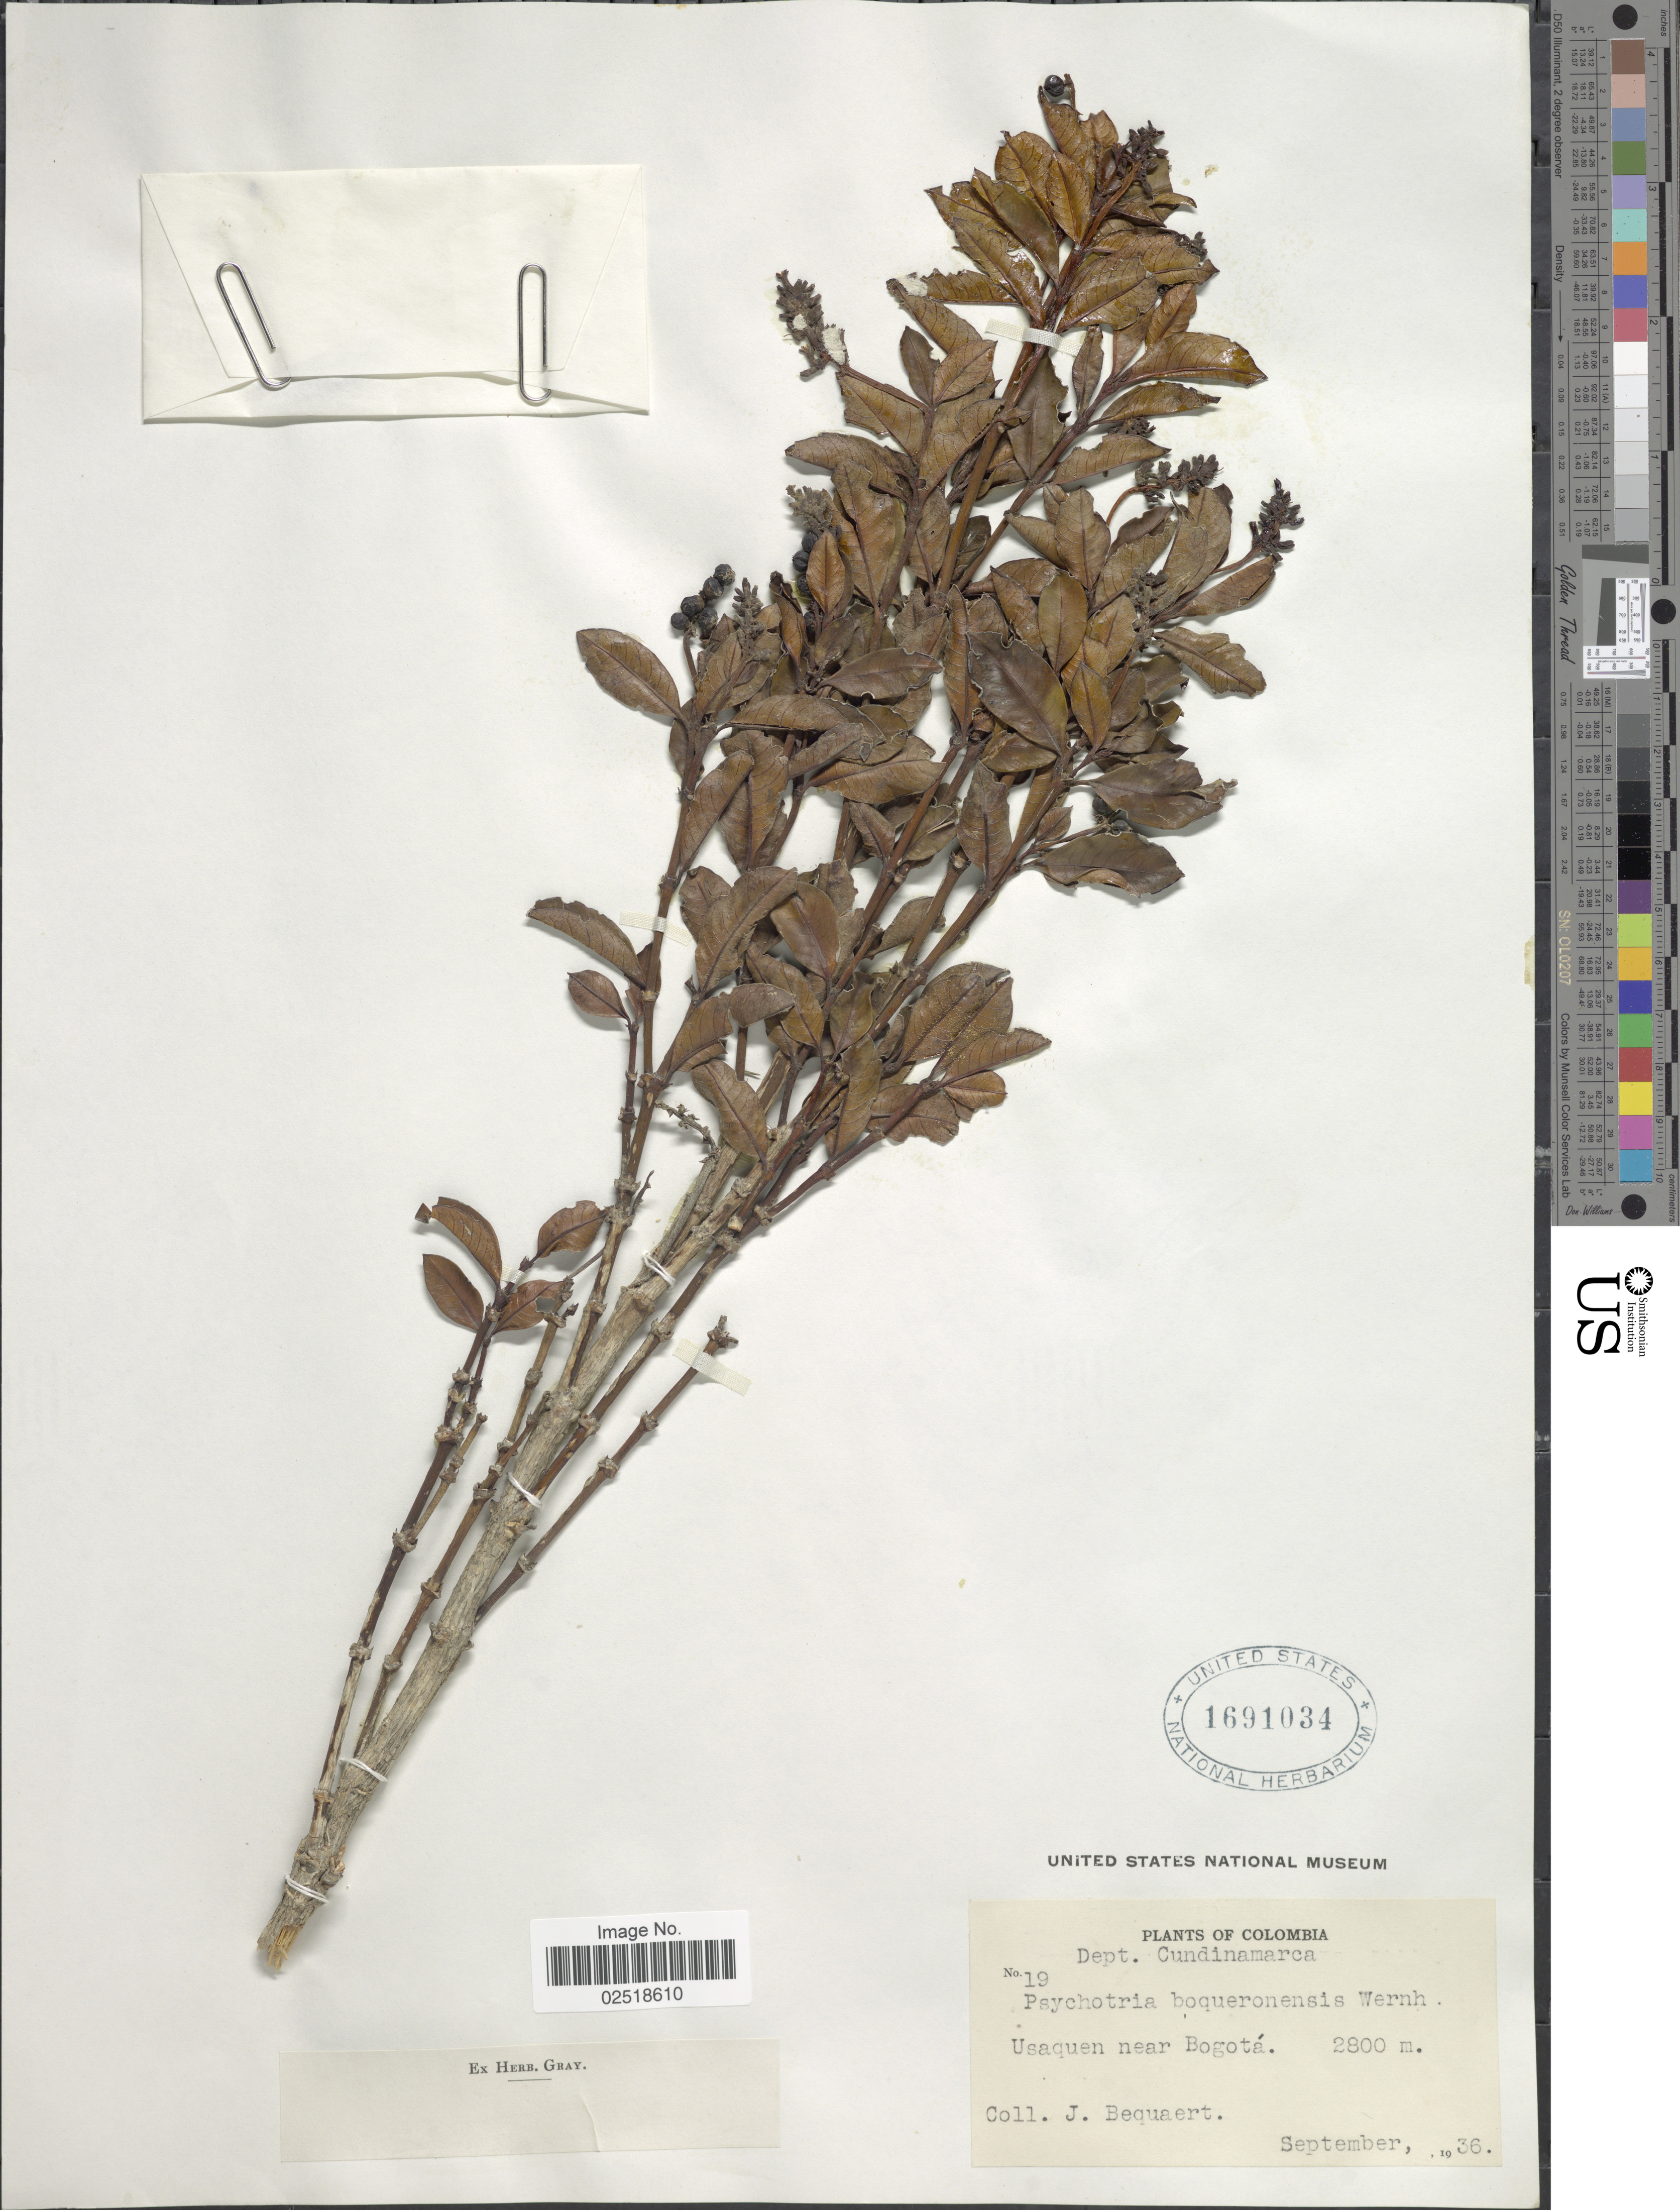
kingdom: Plantae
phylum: Tracheophyta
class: Magnoliopsida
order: Gentianales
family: Rubiaceae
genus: Psychotria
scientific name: Psychotria boqueronensis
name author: Wernham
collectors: J. Bequaert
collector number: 19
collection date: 1936-09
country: Colombia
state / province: Bogota D.C.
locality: Dept. Cundinamarca, Usaquen near Bogotá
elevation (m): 2800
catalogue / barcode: US 1691034